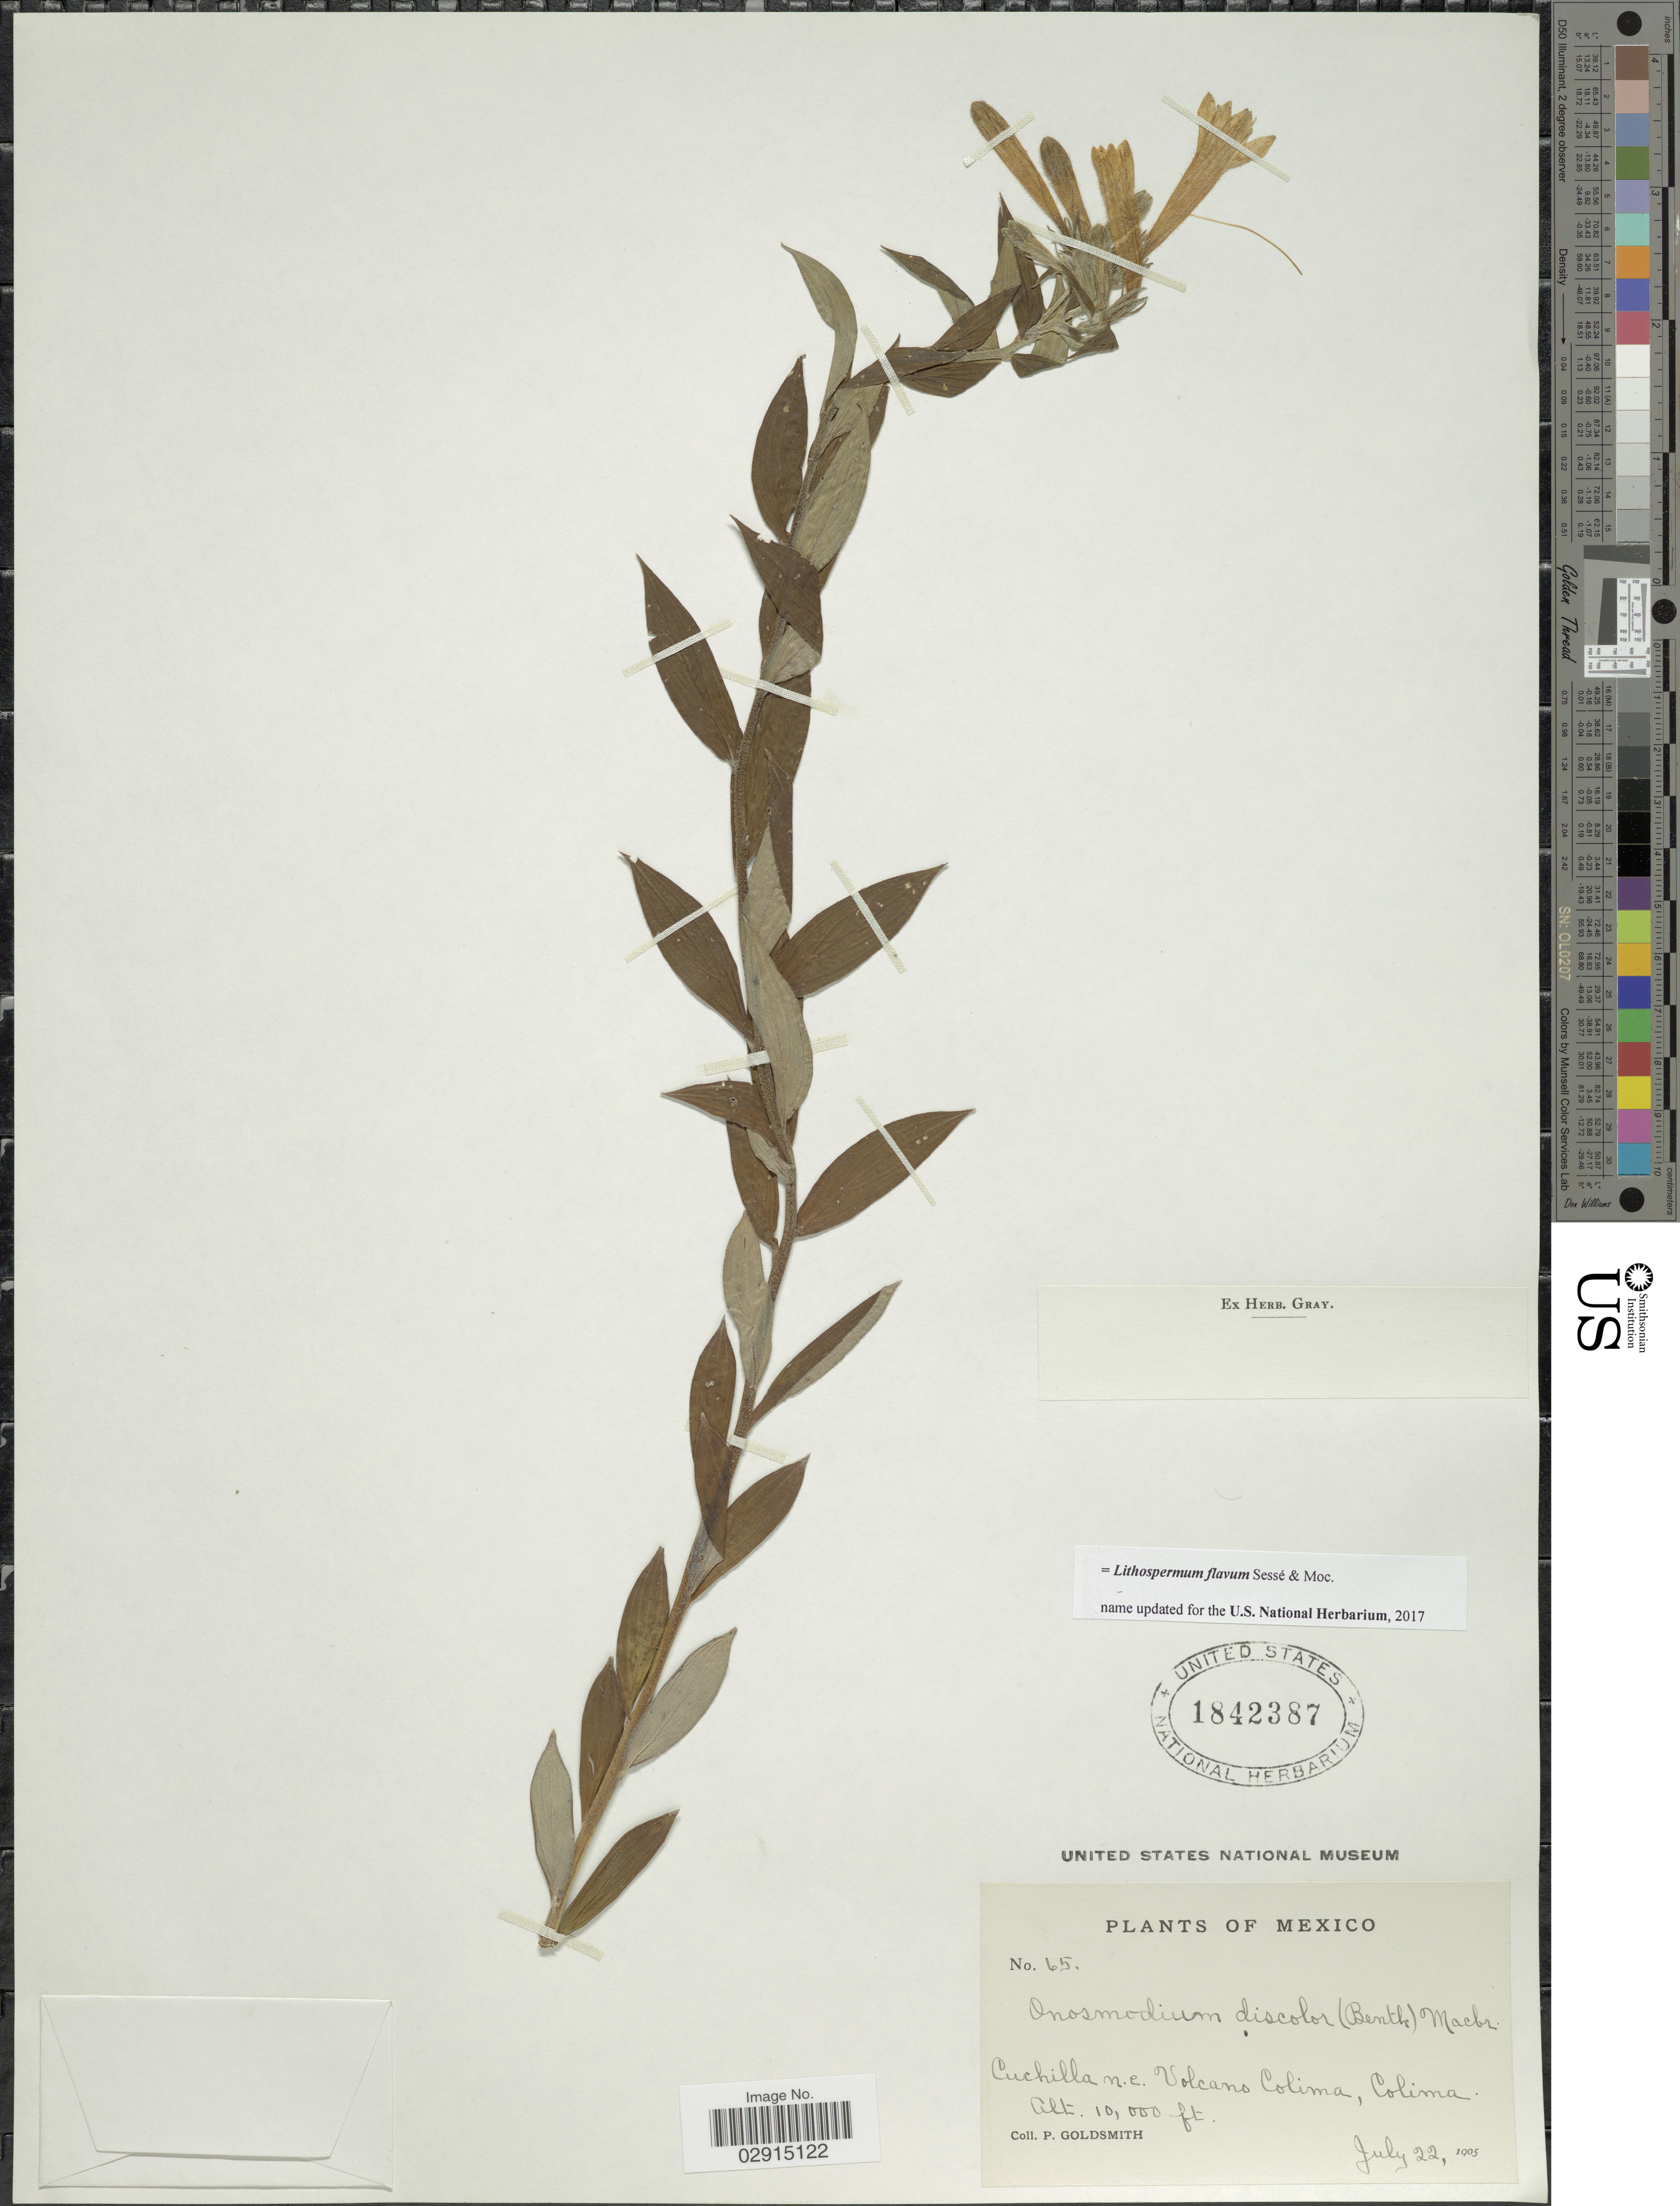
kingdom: Plantae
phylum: Tracheophyta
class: Magnoliopsida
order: Boraginales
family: Boraginaceae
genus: Lithospermum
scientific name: Lithospermum flavum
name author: Sessé & Moc.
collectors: P. Goldsmith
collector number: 65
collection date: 1905-07-22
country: Mexico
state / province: Colima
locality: Cuchilla n.e. Volcano Colima, Colima.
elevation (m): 3048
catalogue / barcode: US 1842387